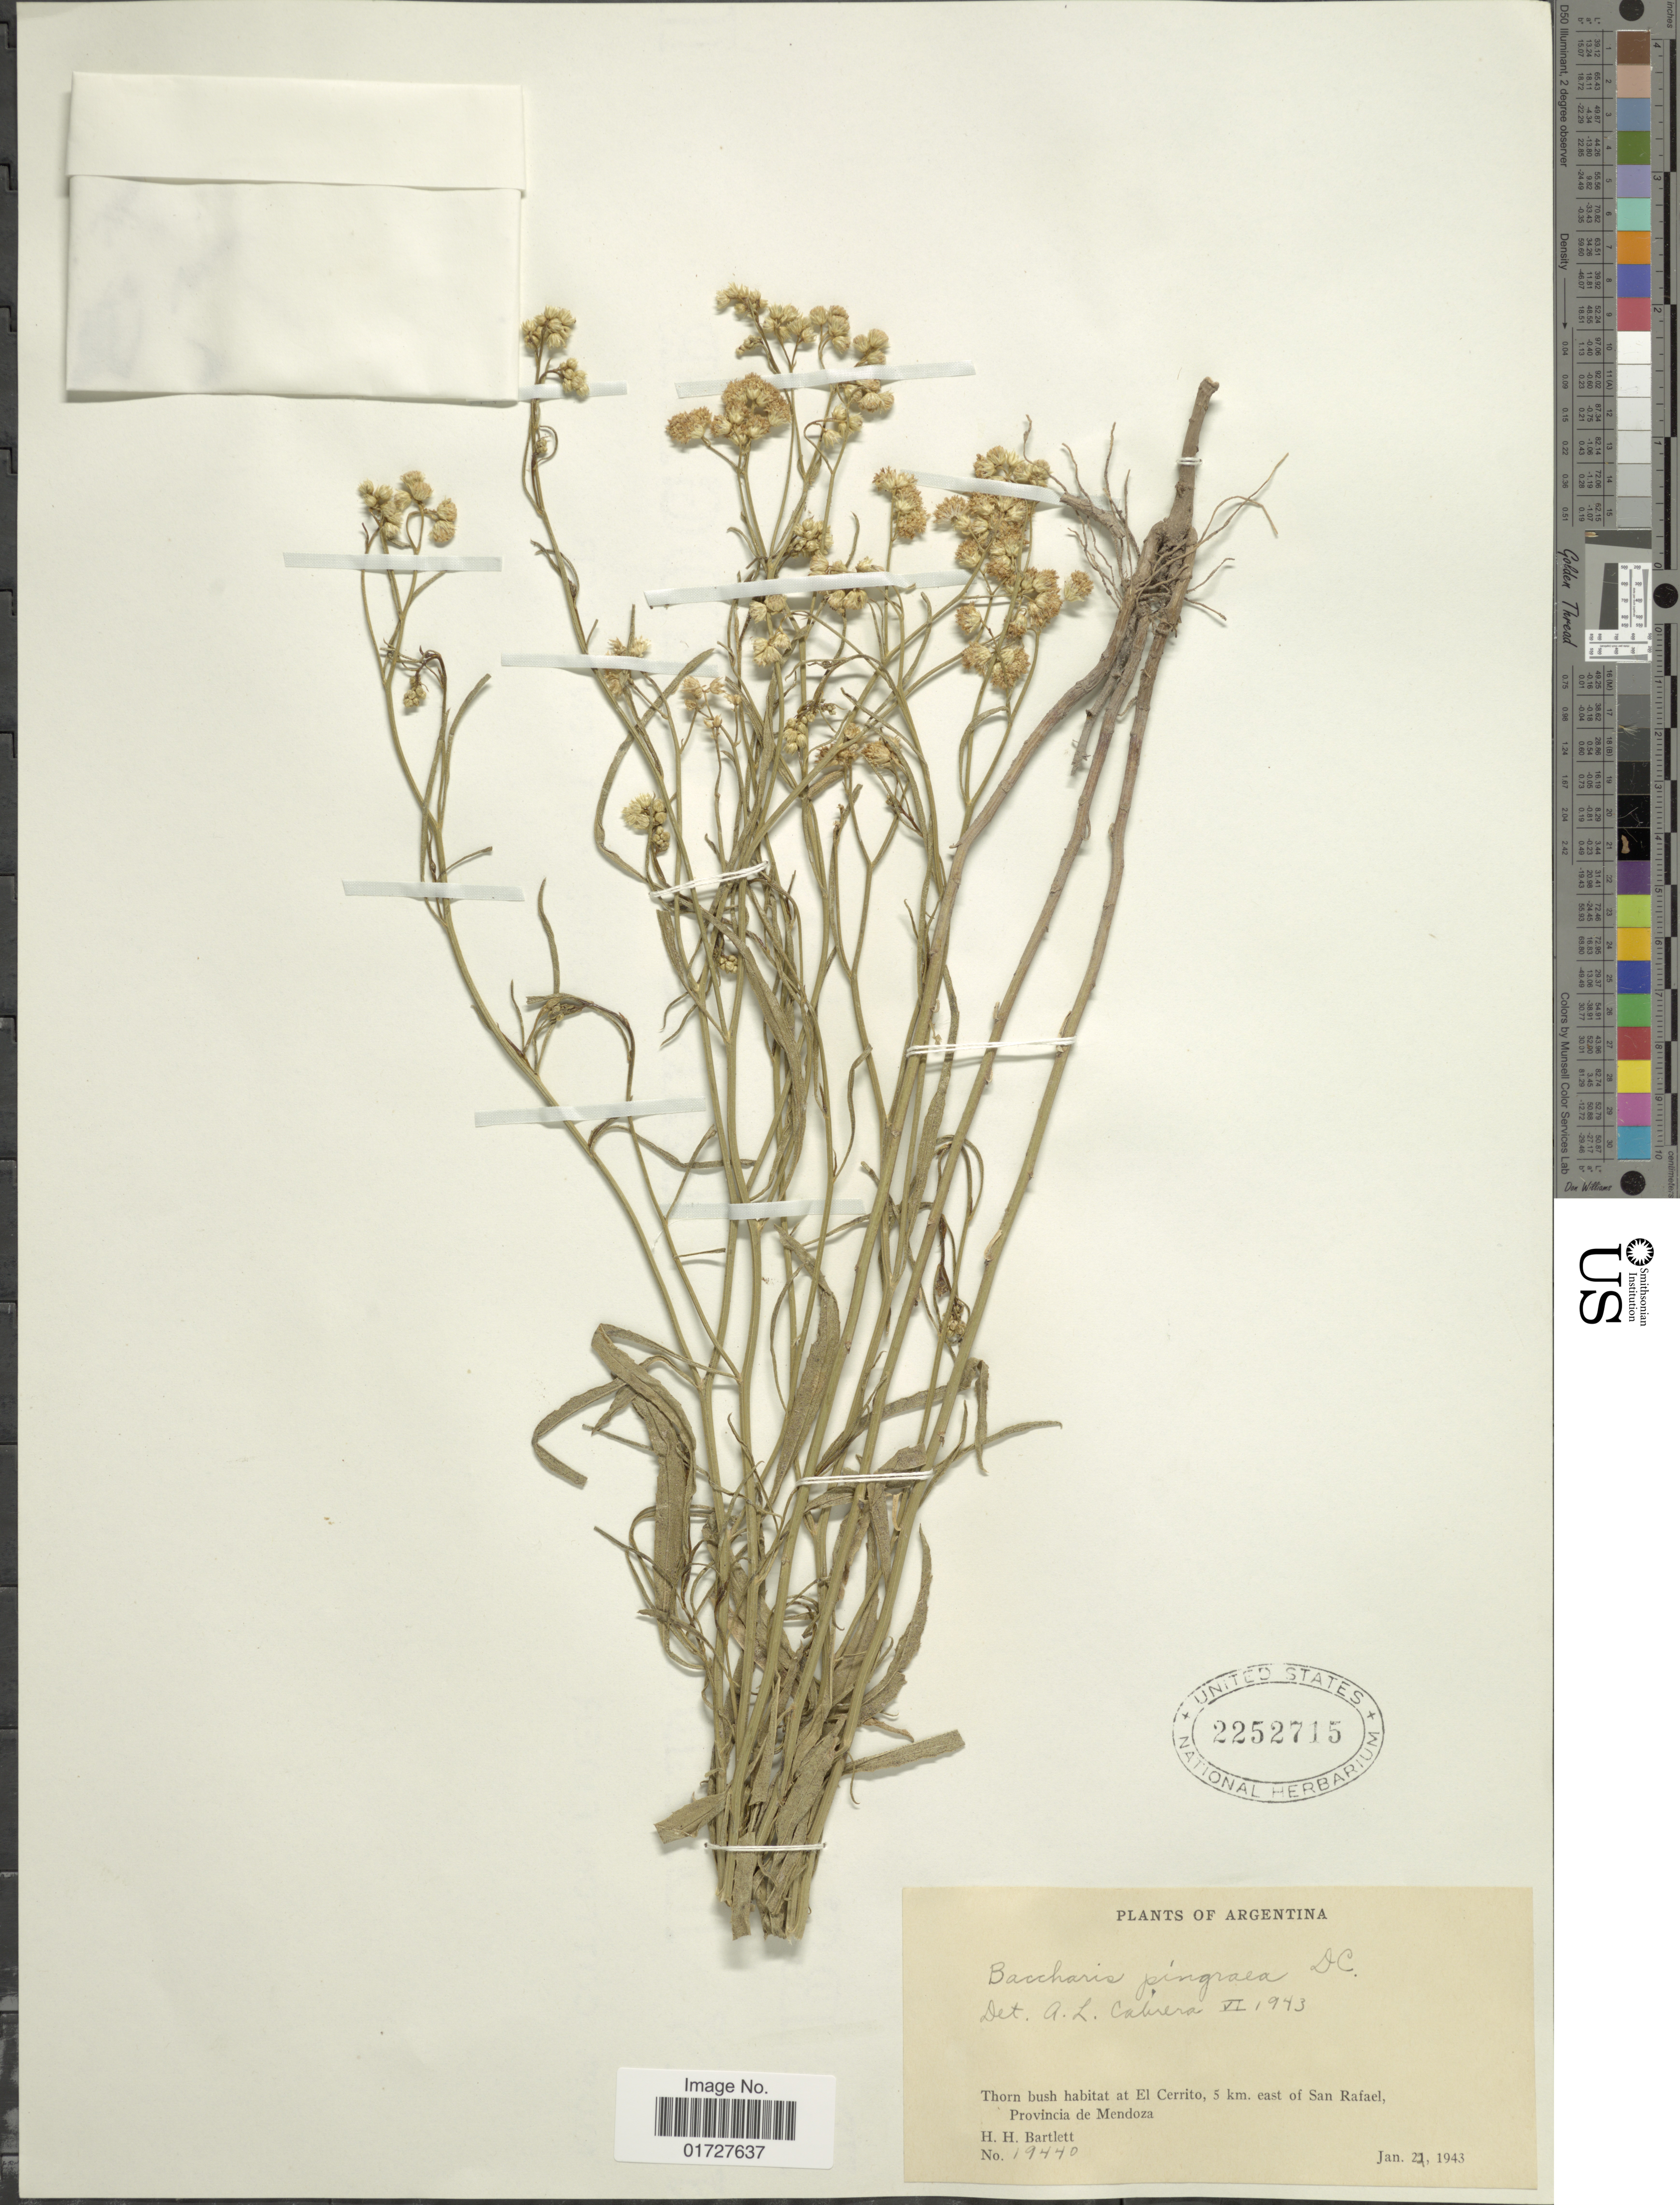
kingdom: Plantae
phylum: Tracheophyta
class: Magnoliopsida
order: Asterales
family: Asteraceae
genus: Baccharis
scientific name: Baccharis pingraea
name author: DC.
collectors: H. H. Bartlett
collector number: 19440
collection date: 1943-01-22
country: Argentina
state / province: Mendoza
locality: El Cerrito, 5 km east of San Rafael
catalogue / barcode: US 2252715